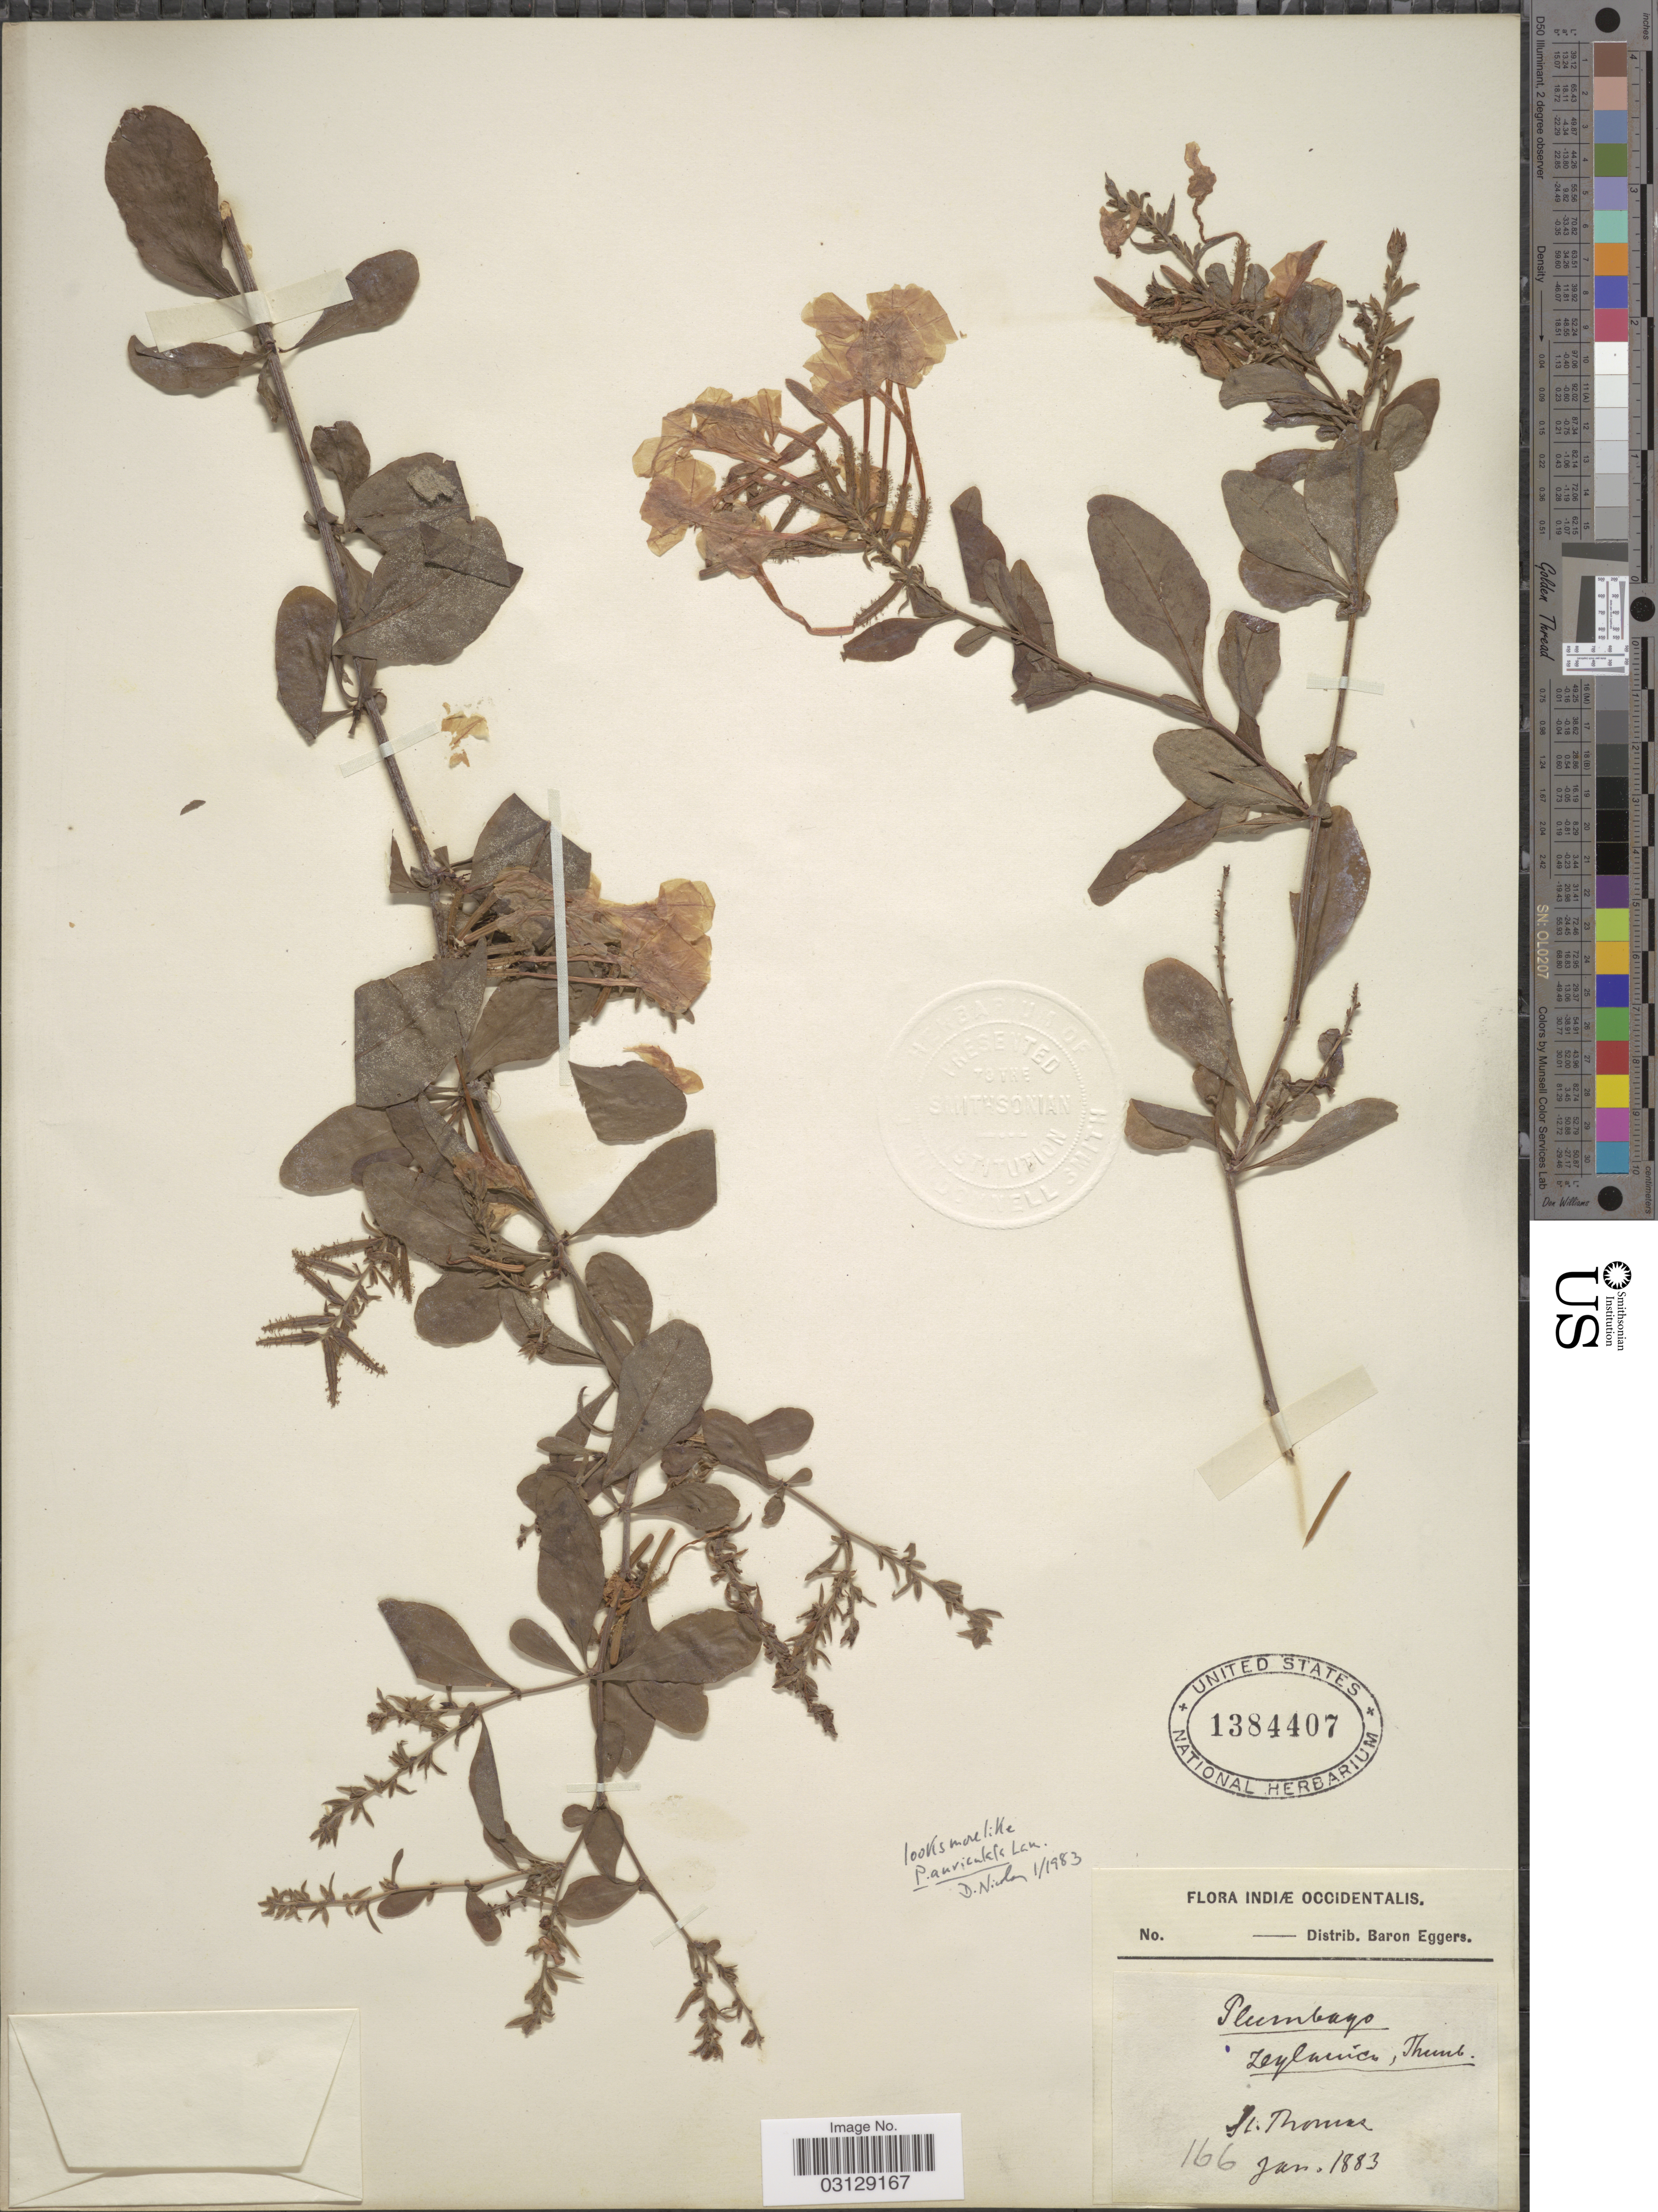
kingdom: Plantae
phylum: Tracheophyta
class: Magnoliopsida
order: Caryophyllales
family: Plumbaginaceae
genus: Plumbago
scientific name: Plumbago auriculata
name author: Lam.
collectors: H. F. A. von Eggers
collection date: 1883-01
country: U.S. Virgin Islands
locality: Indiæ occicdentalis. St. Thomas.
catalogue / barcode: US 1384407